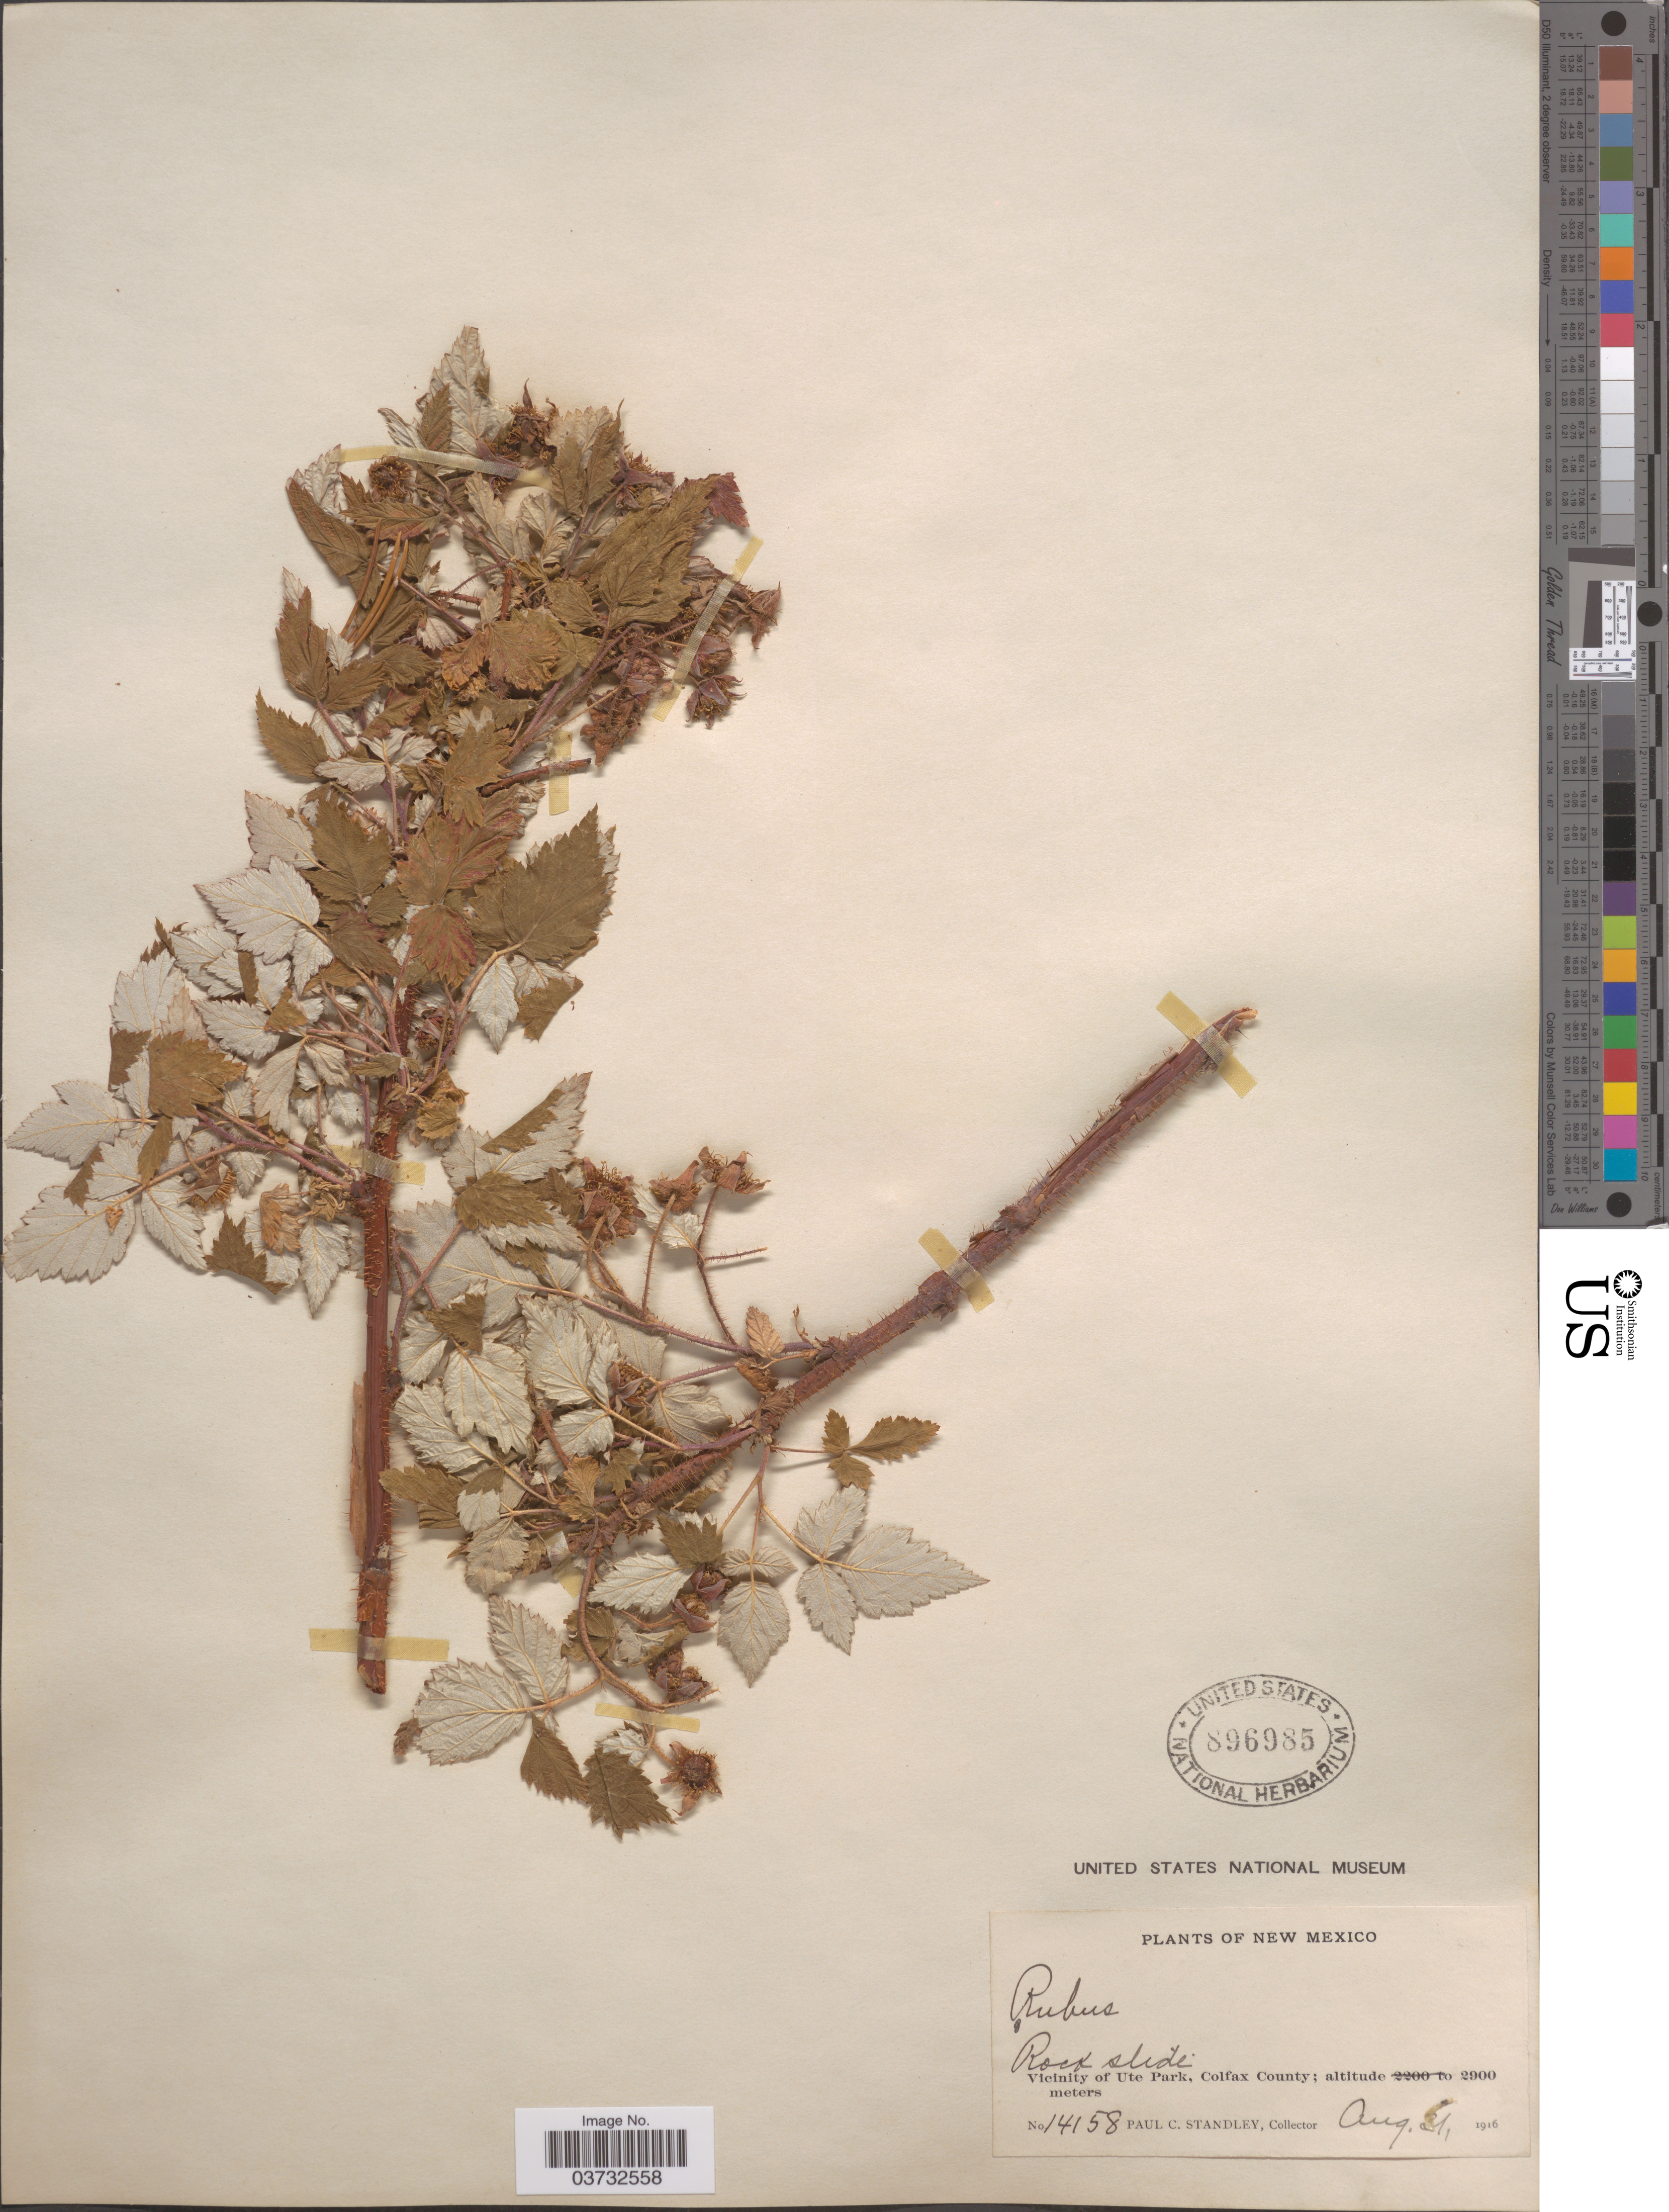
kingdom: Plantae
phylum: Tracheophyta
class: Magnoliopsida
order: Rosales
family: Rosaceae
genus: Rubus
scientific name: Rubus sp.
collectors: P. C. Standley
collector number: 14158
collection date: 1916-08-31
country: United States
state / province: New Mexico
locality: Vicinity of Ute Park, Colfax County.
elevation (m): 2900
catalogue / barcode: US 896985